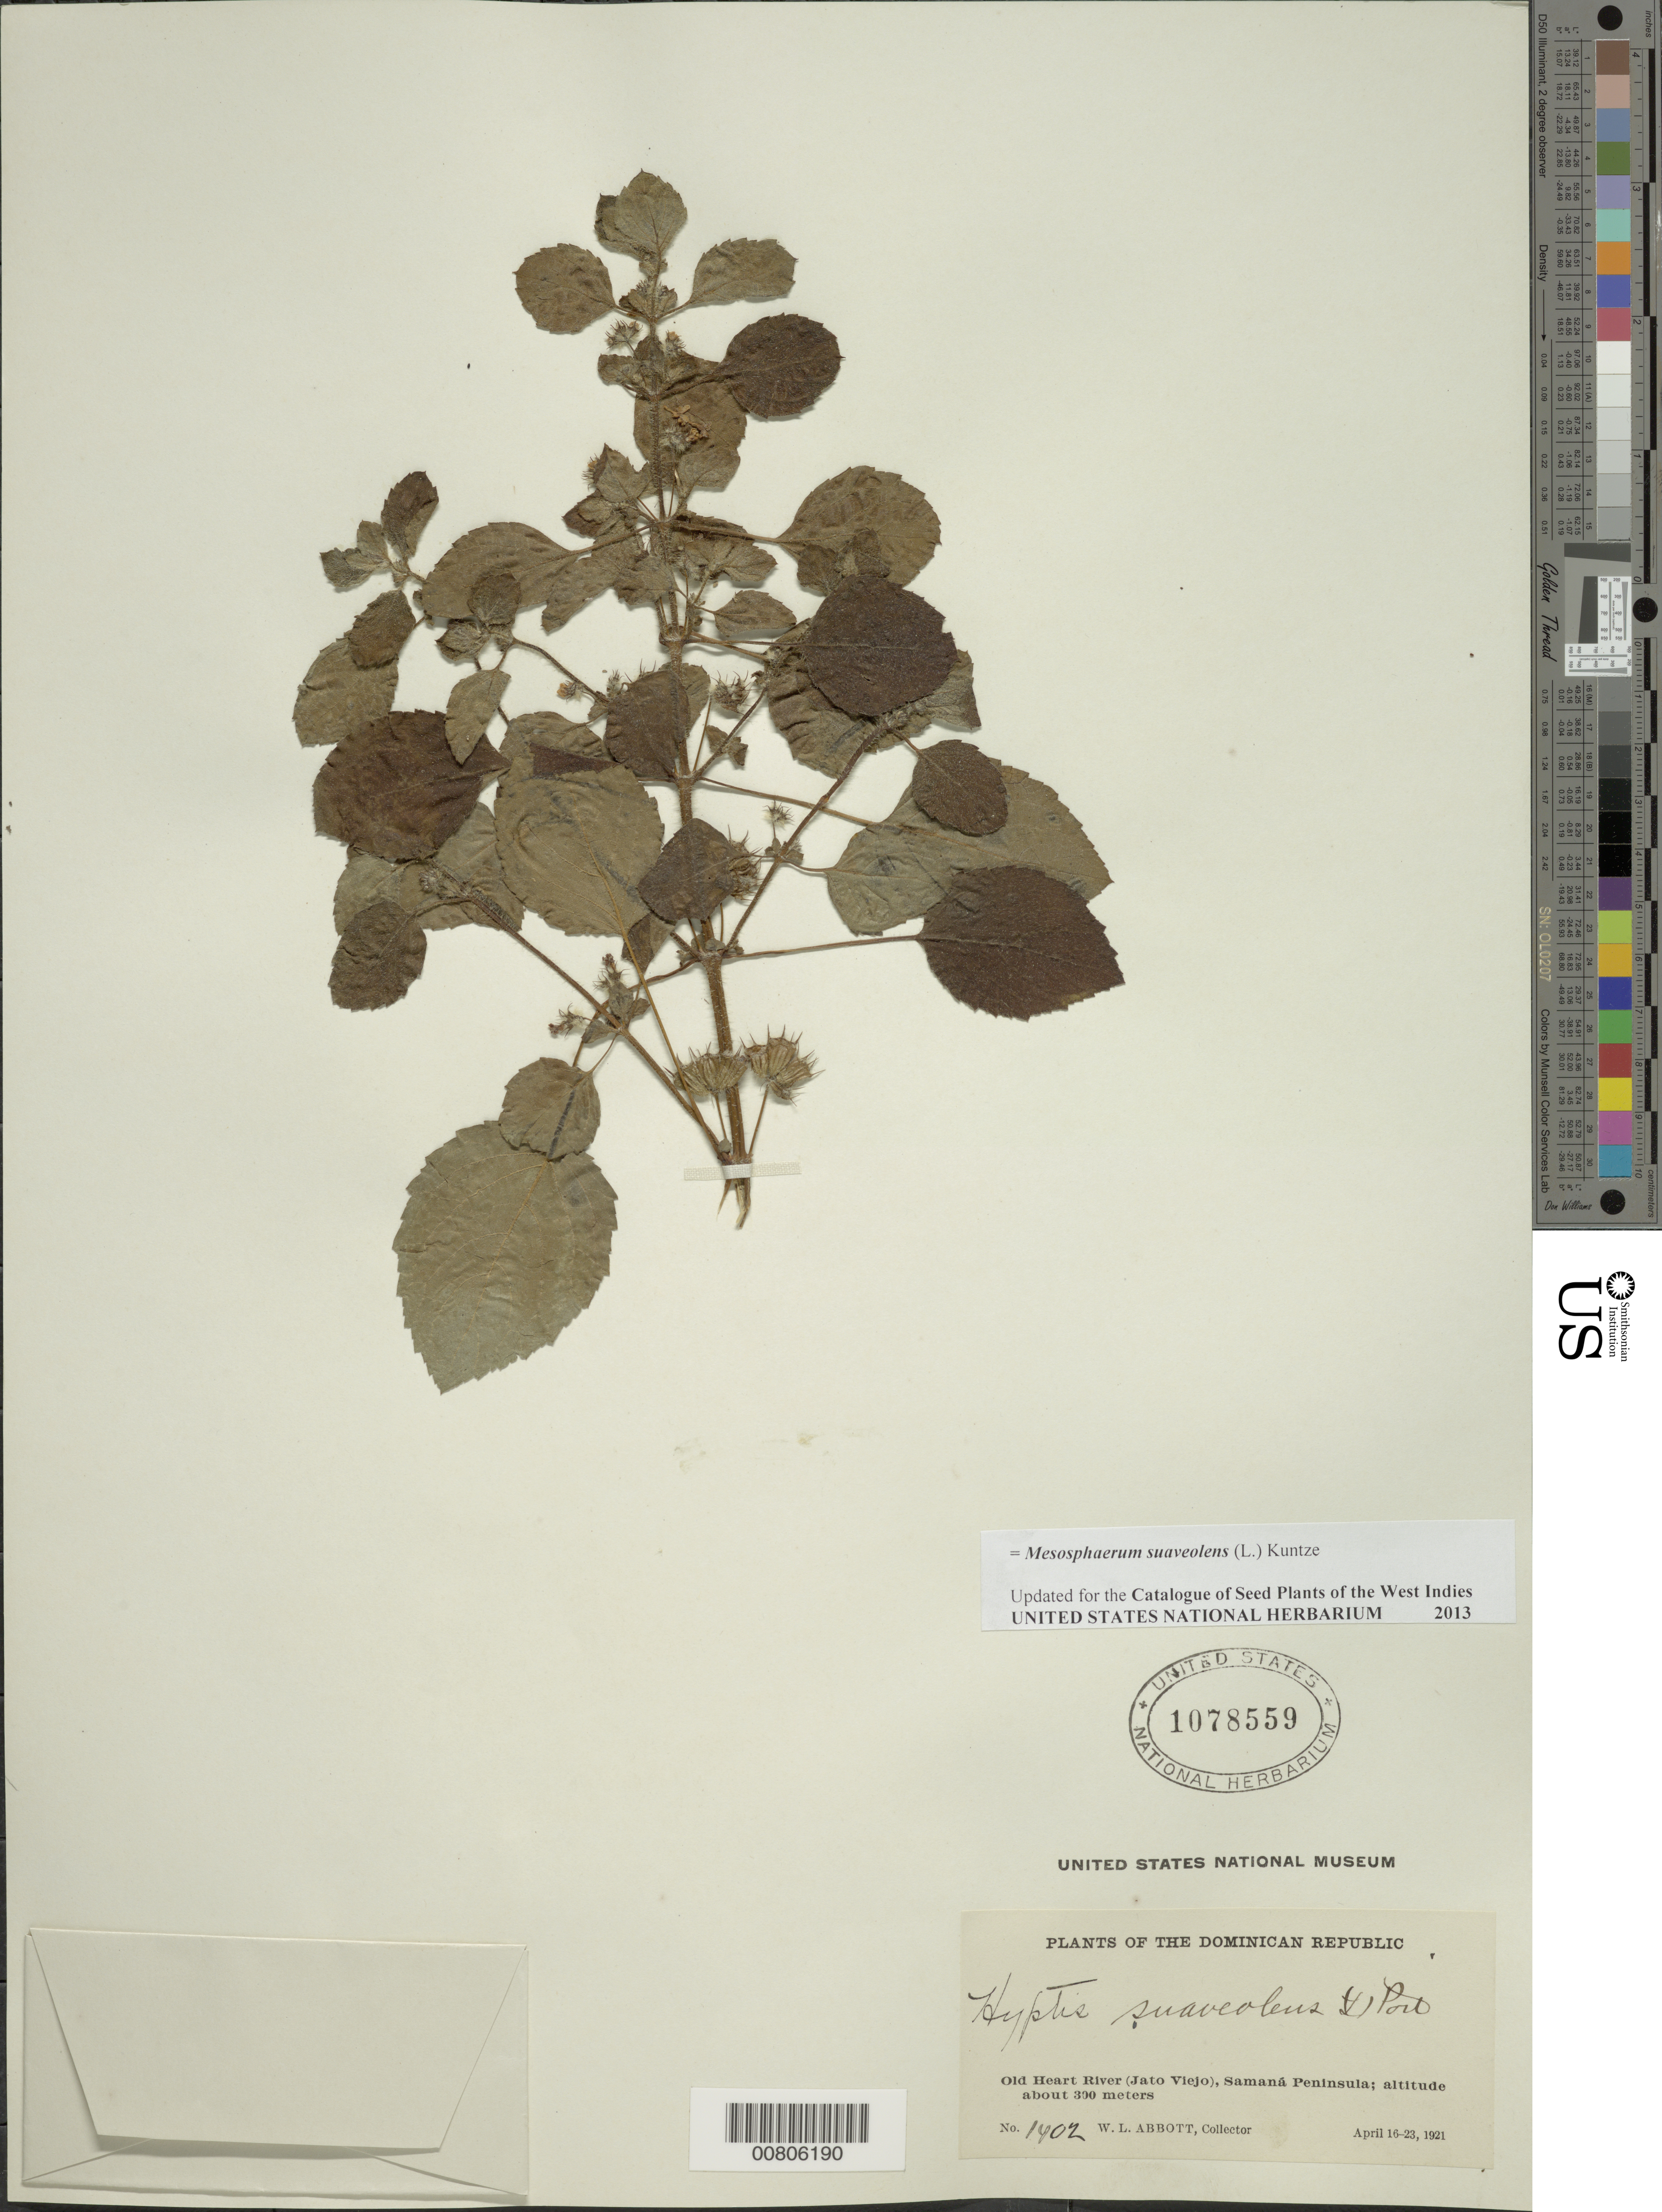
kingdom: Plantae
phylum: Tracheophyta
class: Magnoliopsida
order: Lamiales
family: Lamiaceae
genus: Mesosphaerum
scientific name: Mesosphaerum suaveolens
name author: (L.) Kuntze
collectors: W. L. Abbott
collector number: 1402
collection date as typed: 16 Apr 1921 to 23 Apr 1921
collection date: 1921-04-16/1921-04-23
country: Dominican Republic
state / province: Samana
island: Hispaniola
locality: Old Heart River (Jato Viejo), Samaná Peninsula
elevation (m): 300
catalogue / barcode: US 1078559